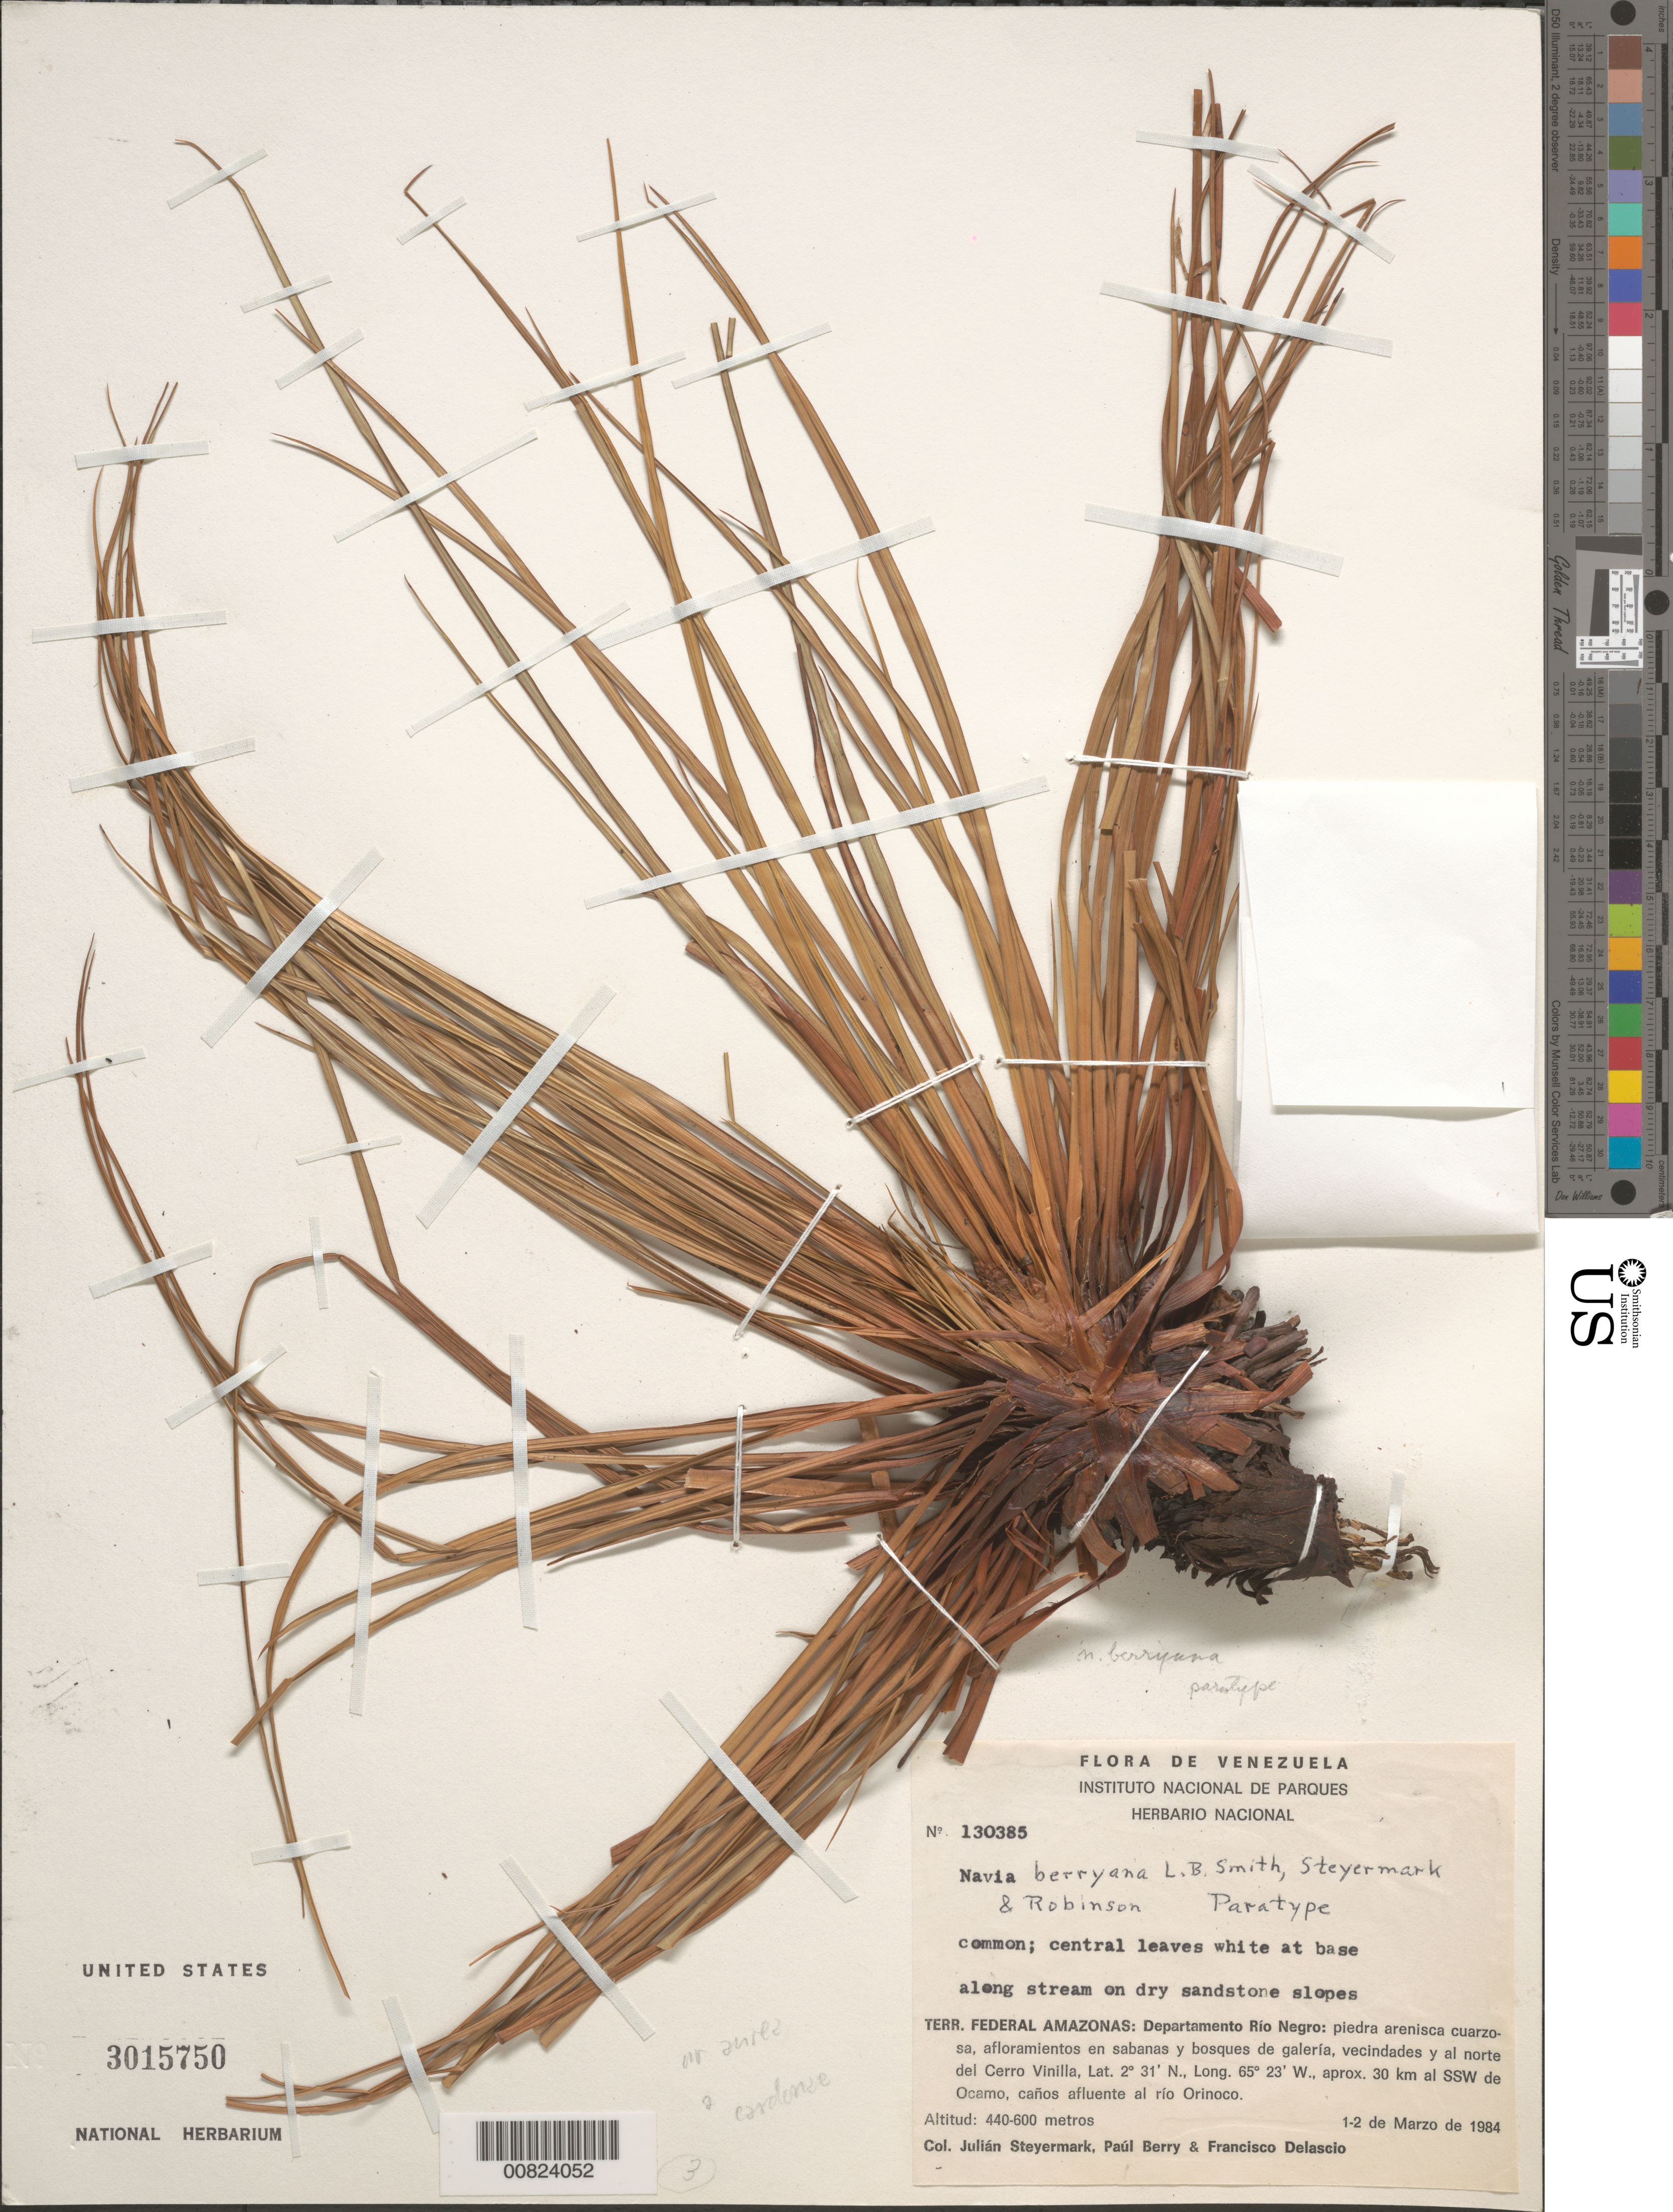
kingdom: Plantae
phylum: Tracheophyta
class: Liliopsida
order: Poales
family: Bromeliaceae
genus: Navia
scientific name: Navia berryana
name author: L.B. Sm.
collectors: J. Steyermark, P. Berry & F. Delascio C.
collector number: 130385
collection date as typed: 1-Mar-84 to 2-Mar-84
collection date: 1984-03-01/1984-03-02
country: Venezuela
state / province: Amazonas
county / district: Río Negro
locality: Cerro Vinilla, vec. y al norte, aprox 30 km al SSW de Ocamo, Caños afluente al río Orinoco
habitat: Piedra arenisca cuarzosa, afloramientos en sabanas y bosques de galería; along stream on dry sandstone slopes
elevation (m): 440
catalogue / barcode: US 3015750